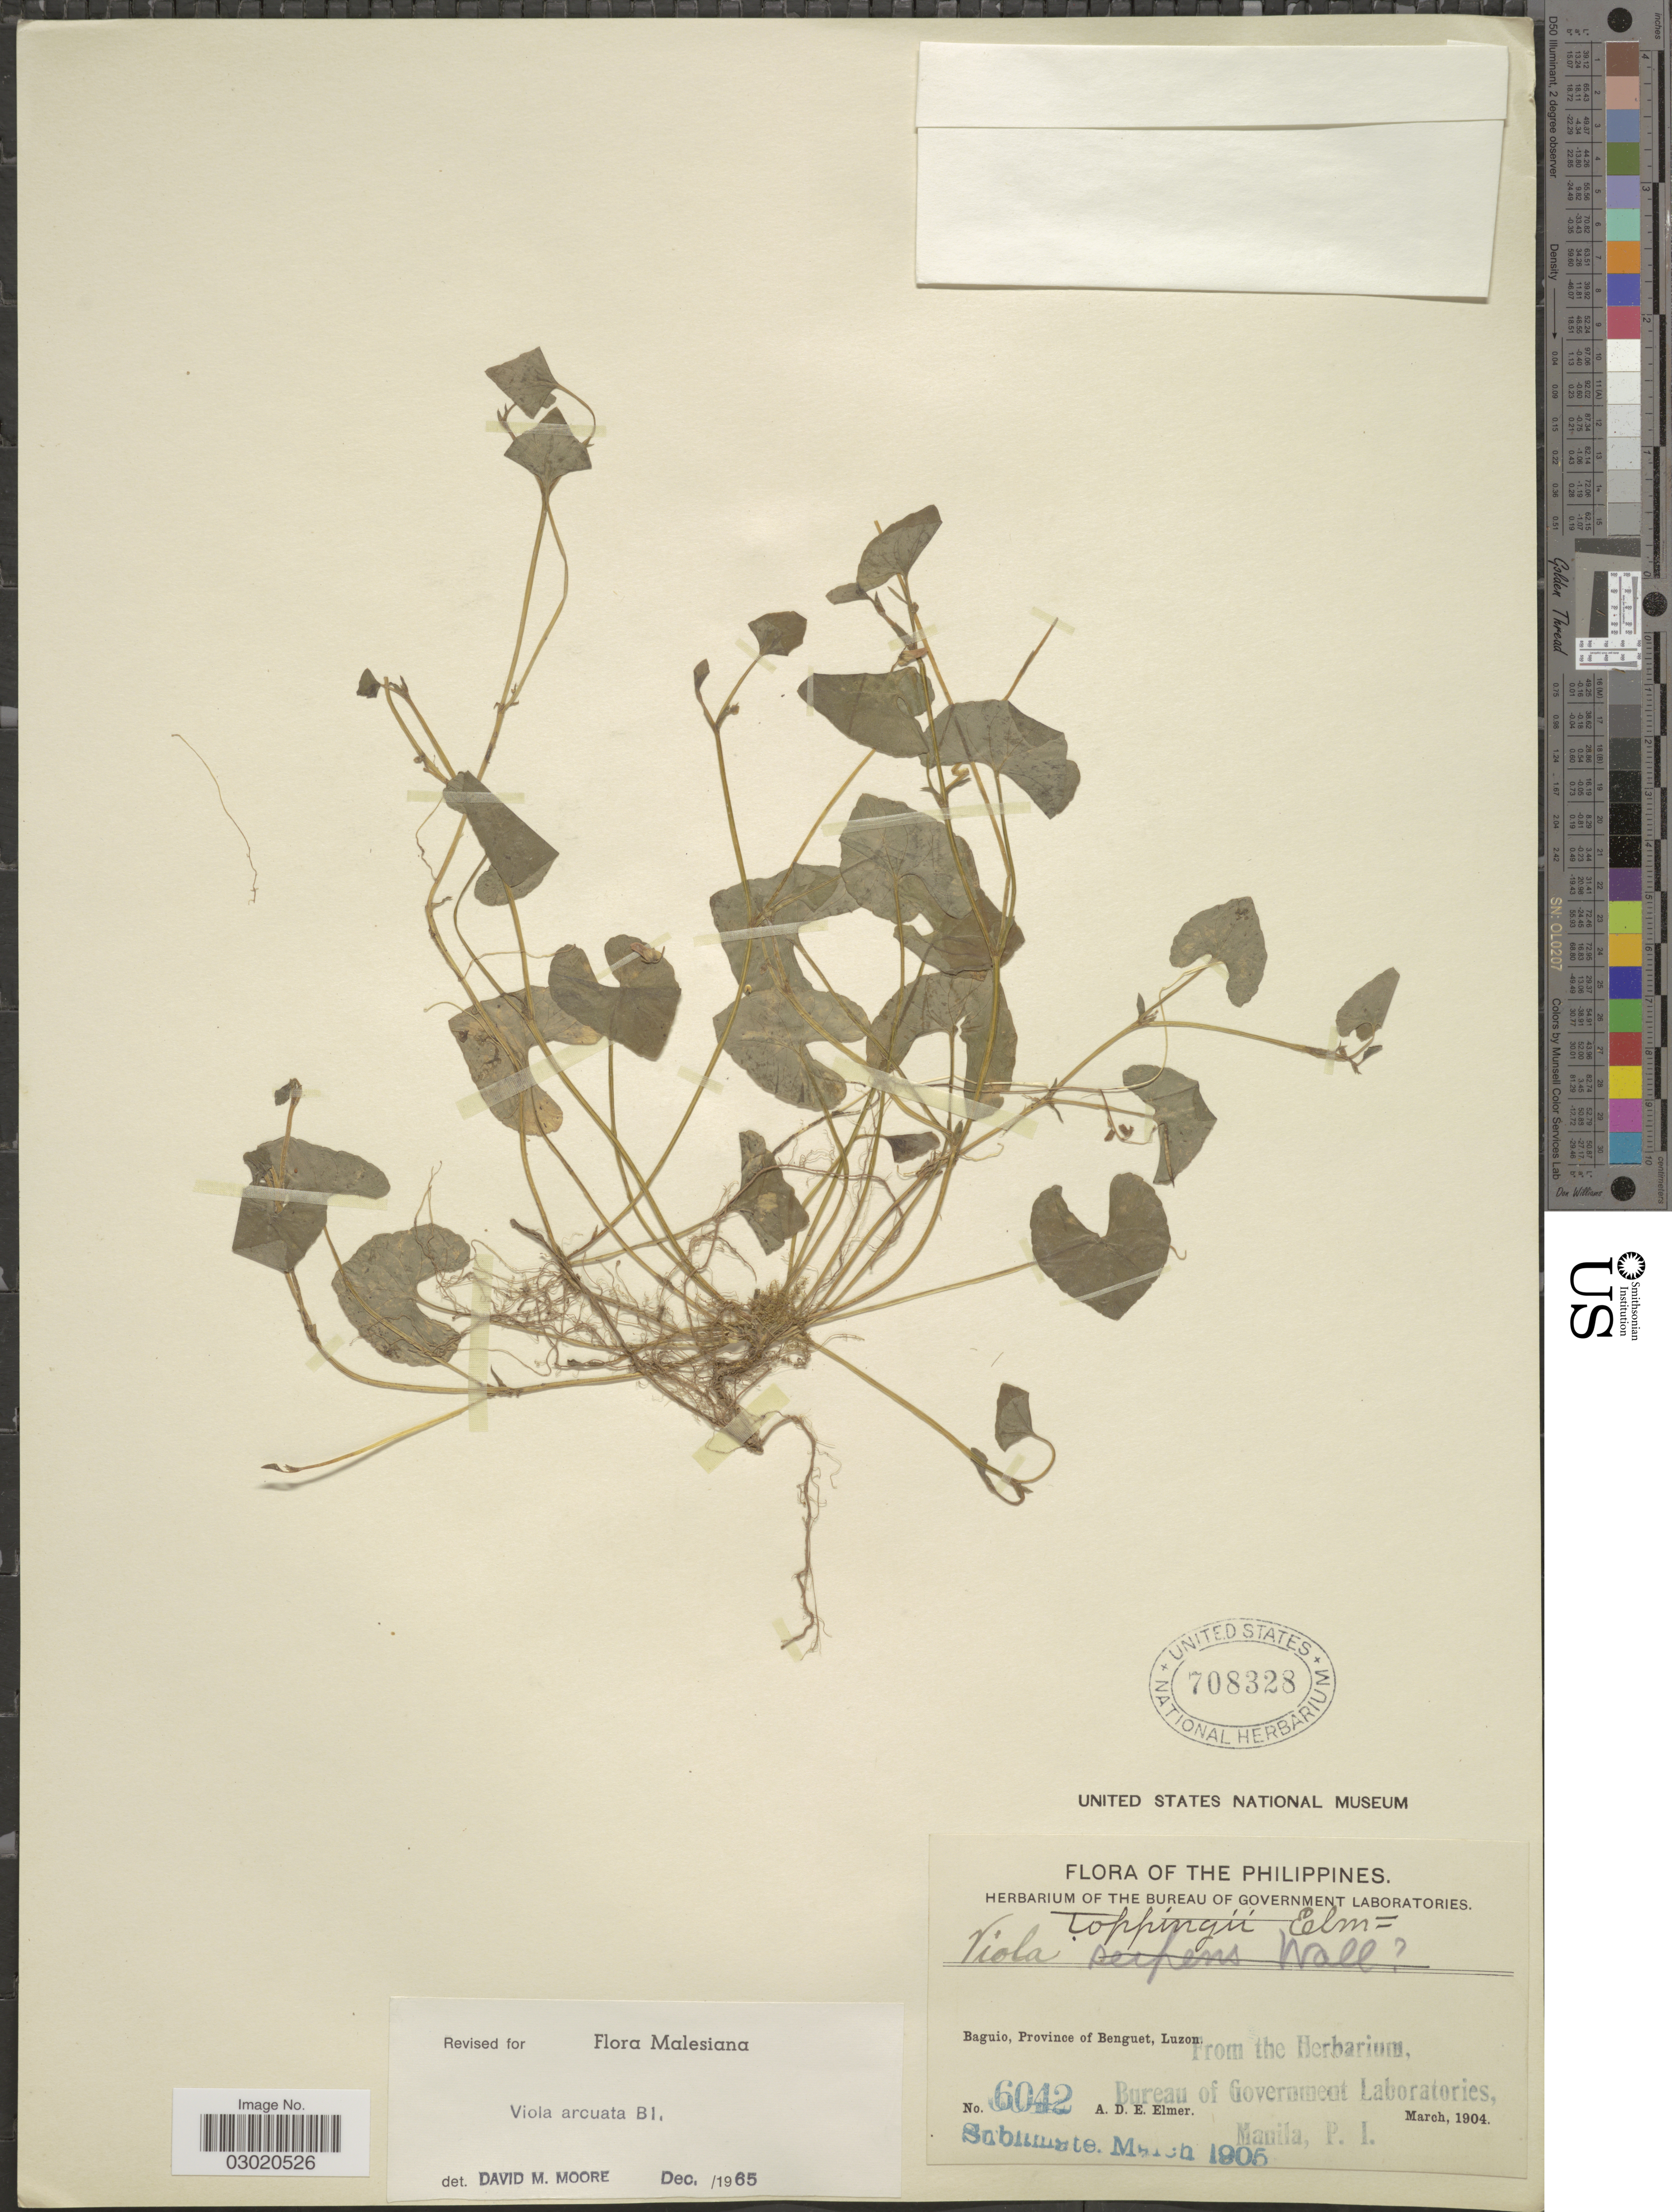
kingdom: Plantae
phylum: Tracheophyta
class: Magnoliopsida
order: Malpighiales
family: Violaceae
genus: Viola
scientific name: Viola arcuata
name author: Blume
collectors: A. D. E. Elmer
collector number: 6042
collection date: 1904-03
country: Philippines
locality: Baguio, Province of Benguet, Luzon.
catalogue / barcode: US 708328